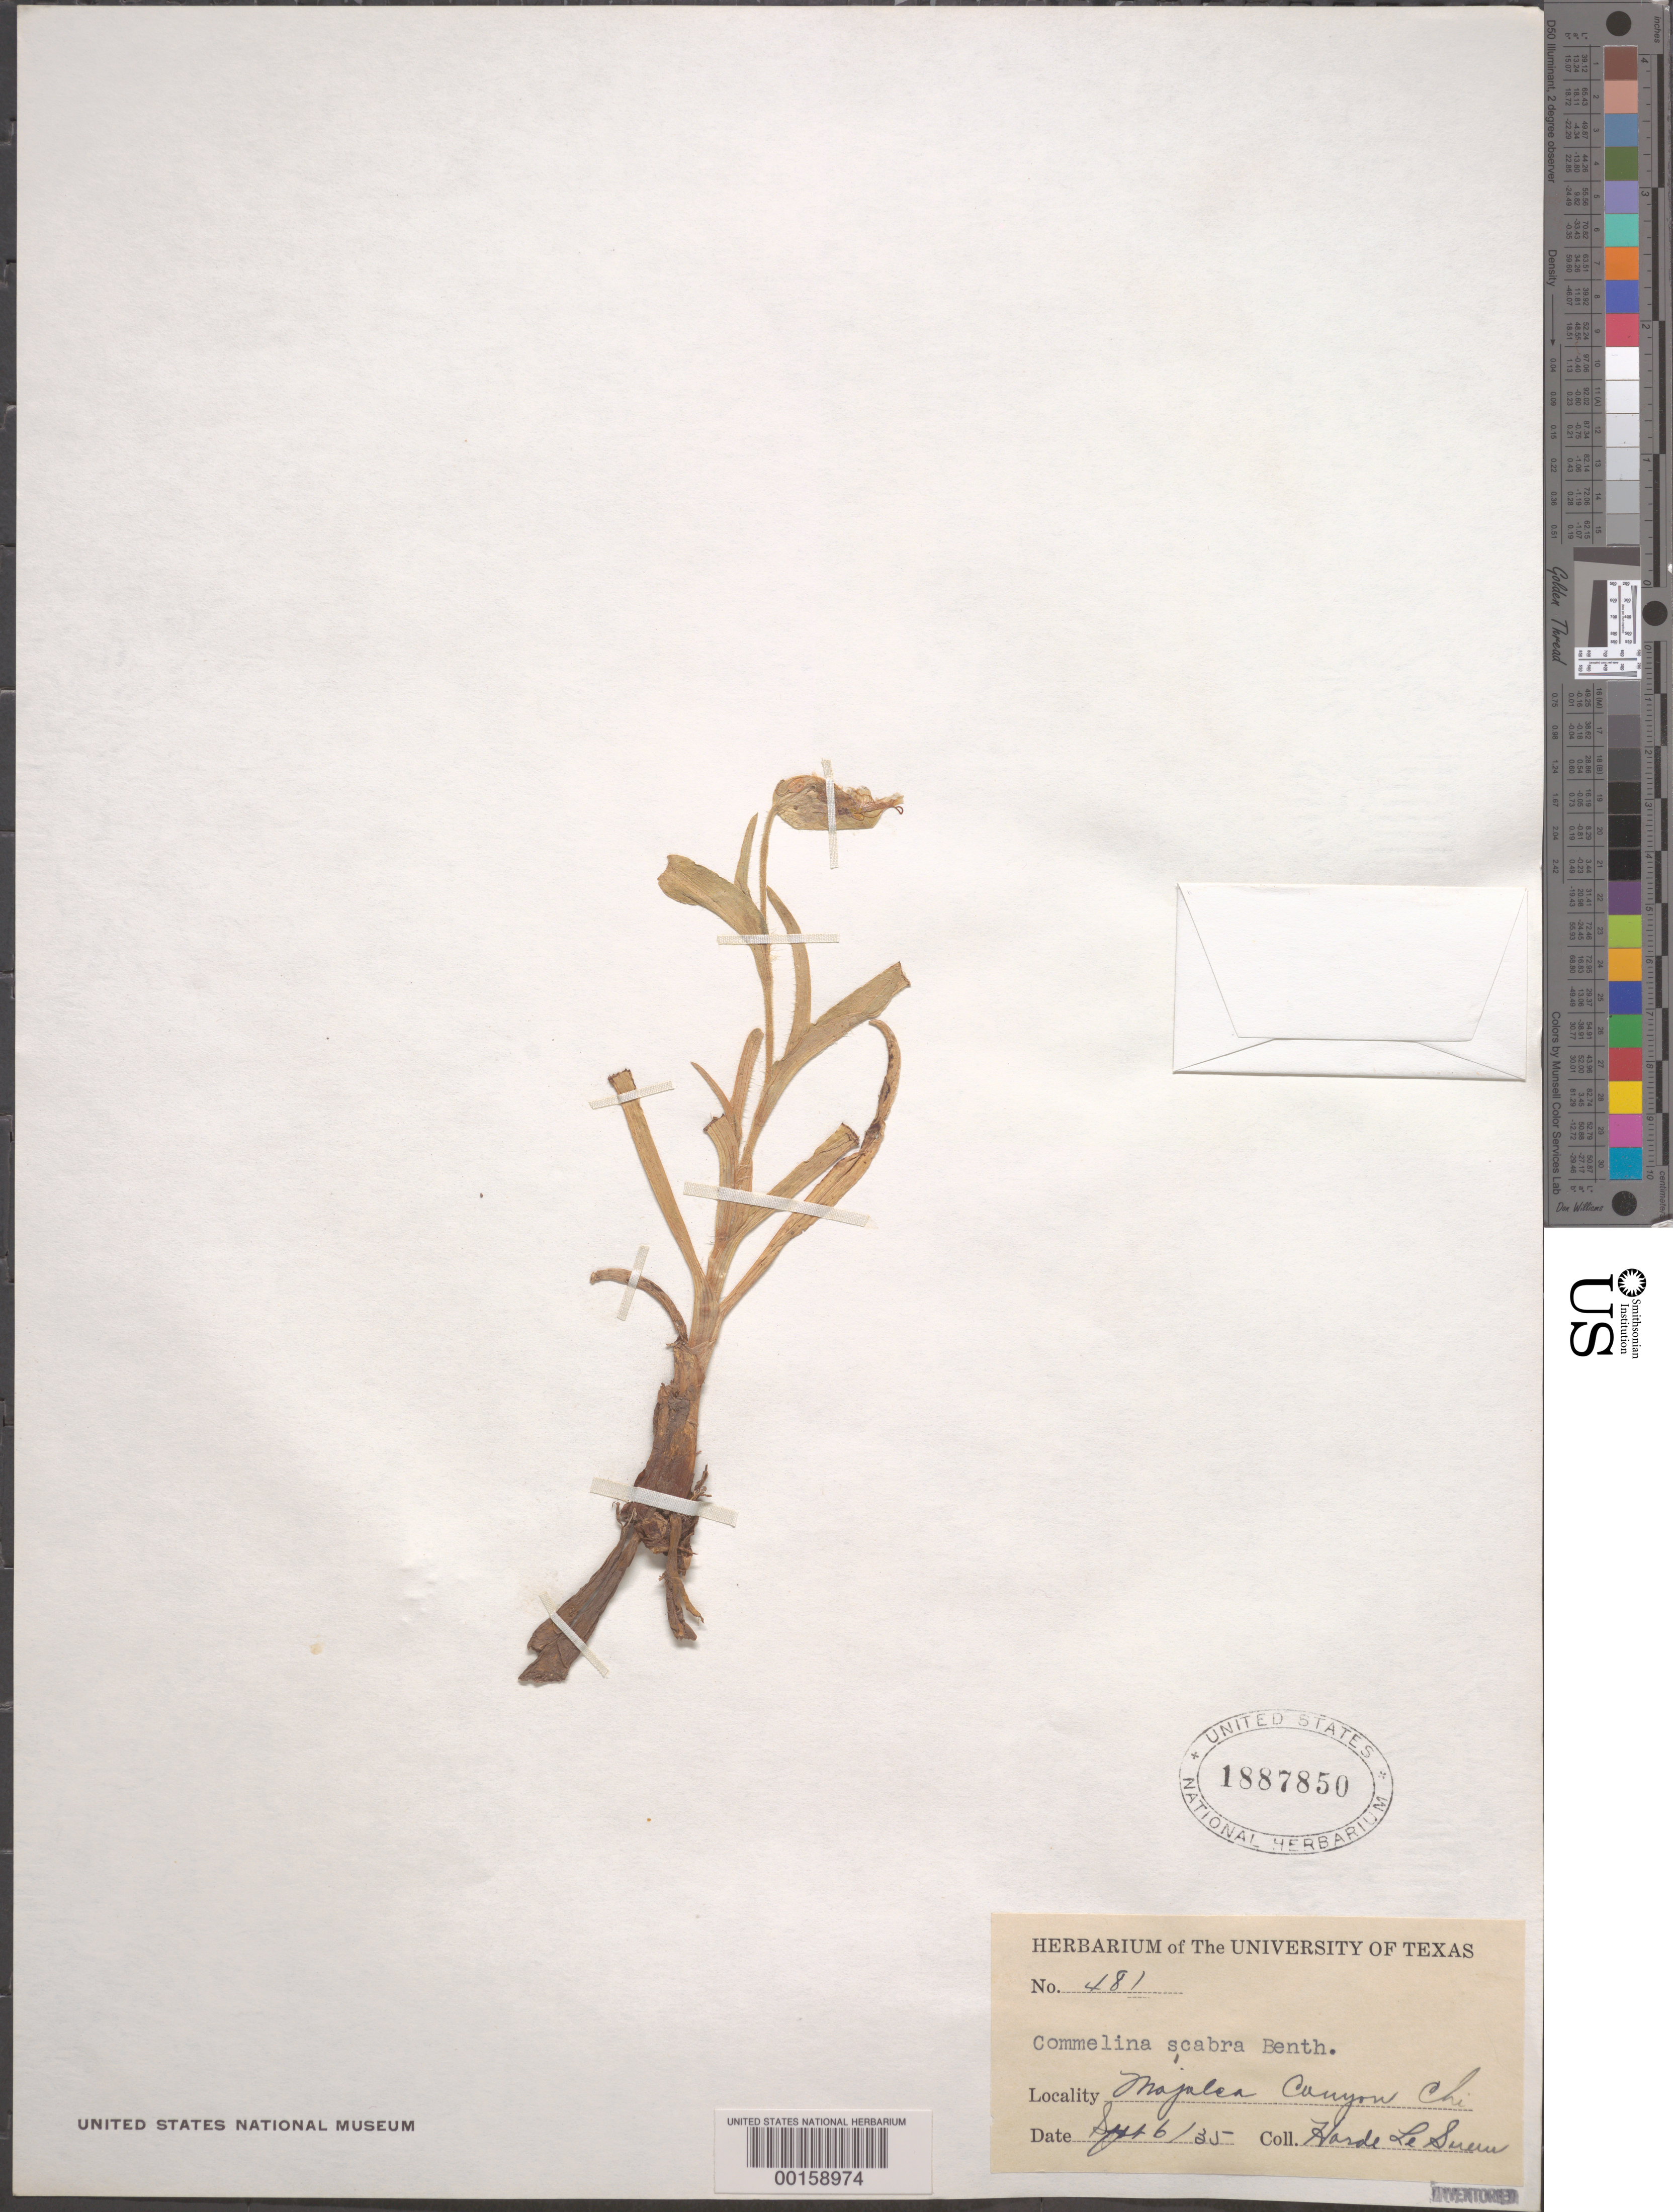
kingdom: Plantae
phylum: Tracheophyta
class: Liliopsida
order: Commelinales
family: Commelinaceae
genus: Commelina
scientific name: Commelina scabra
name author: Benth.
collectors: D. H. LeSueur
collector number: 481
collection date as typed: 06 Sep 1935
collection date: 1935-09-06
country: Mexico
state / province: Chihuahua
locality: Majalea canyon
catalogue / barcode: US 1887850